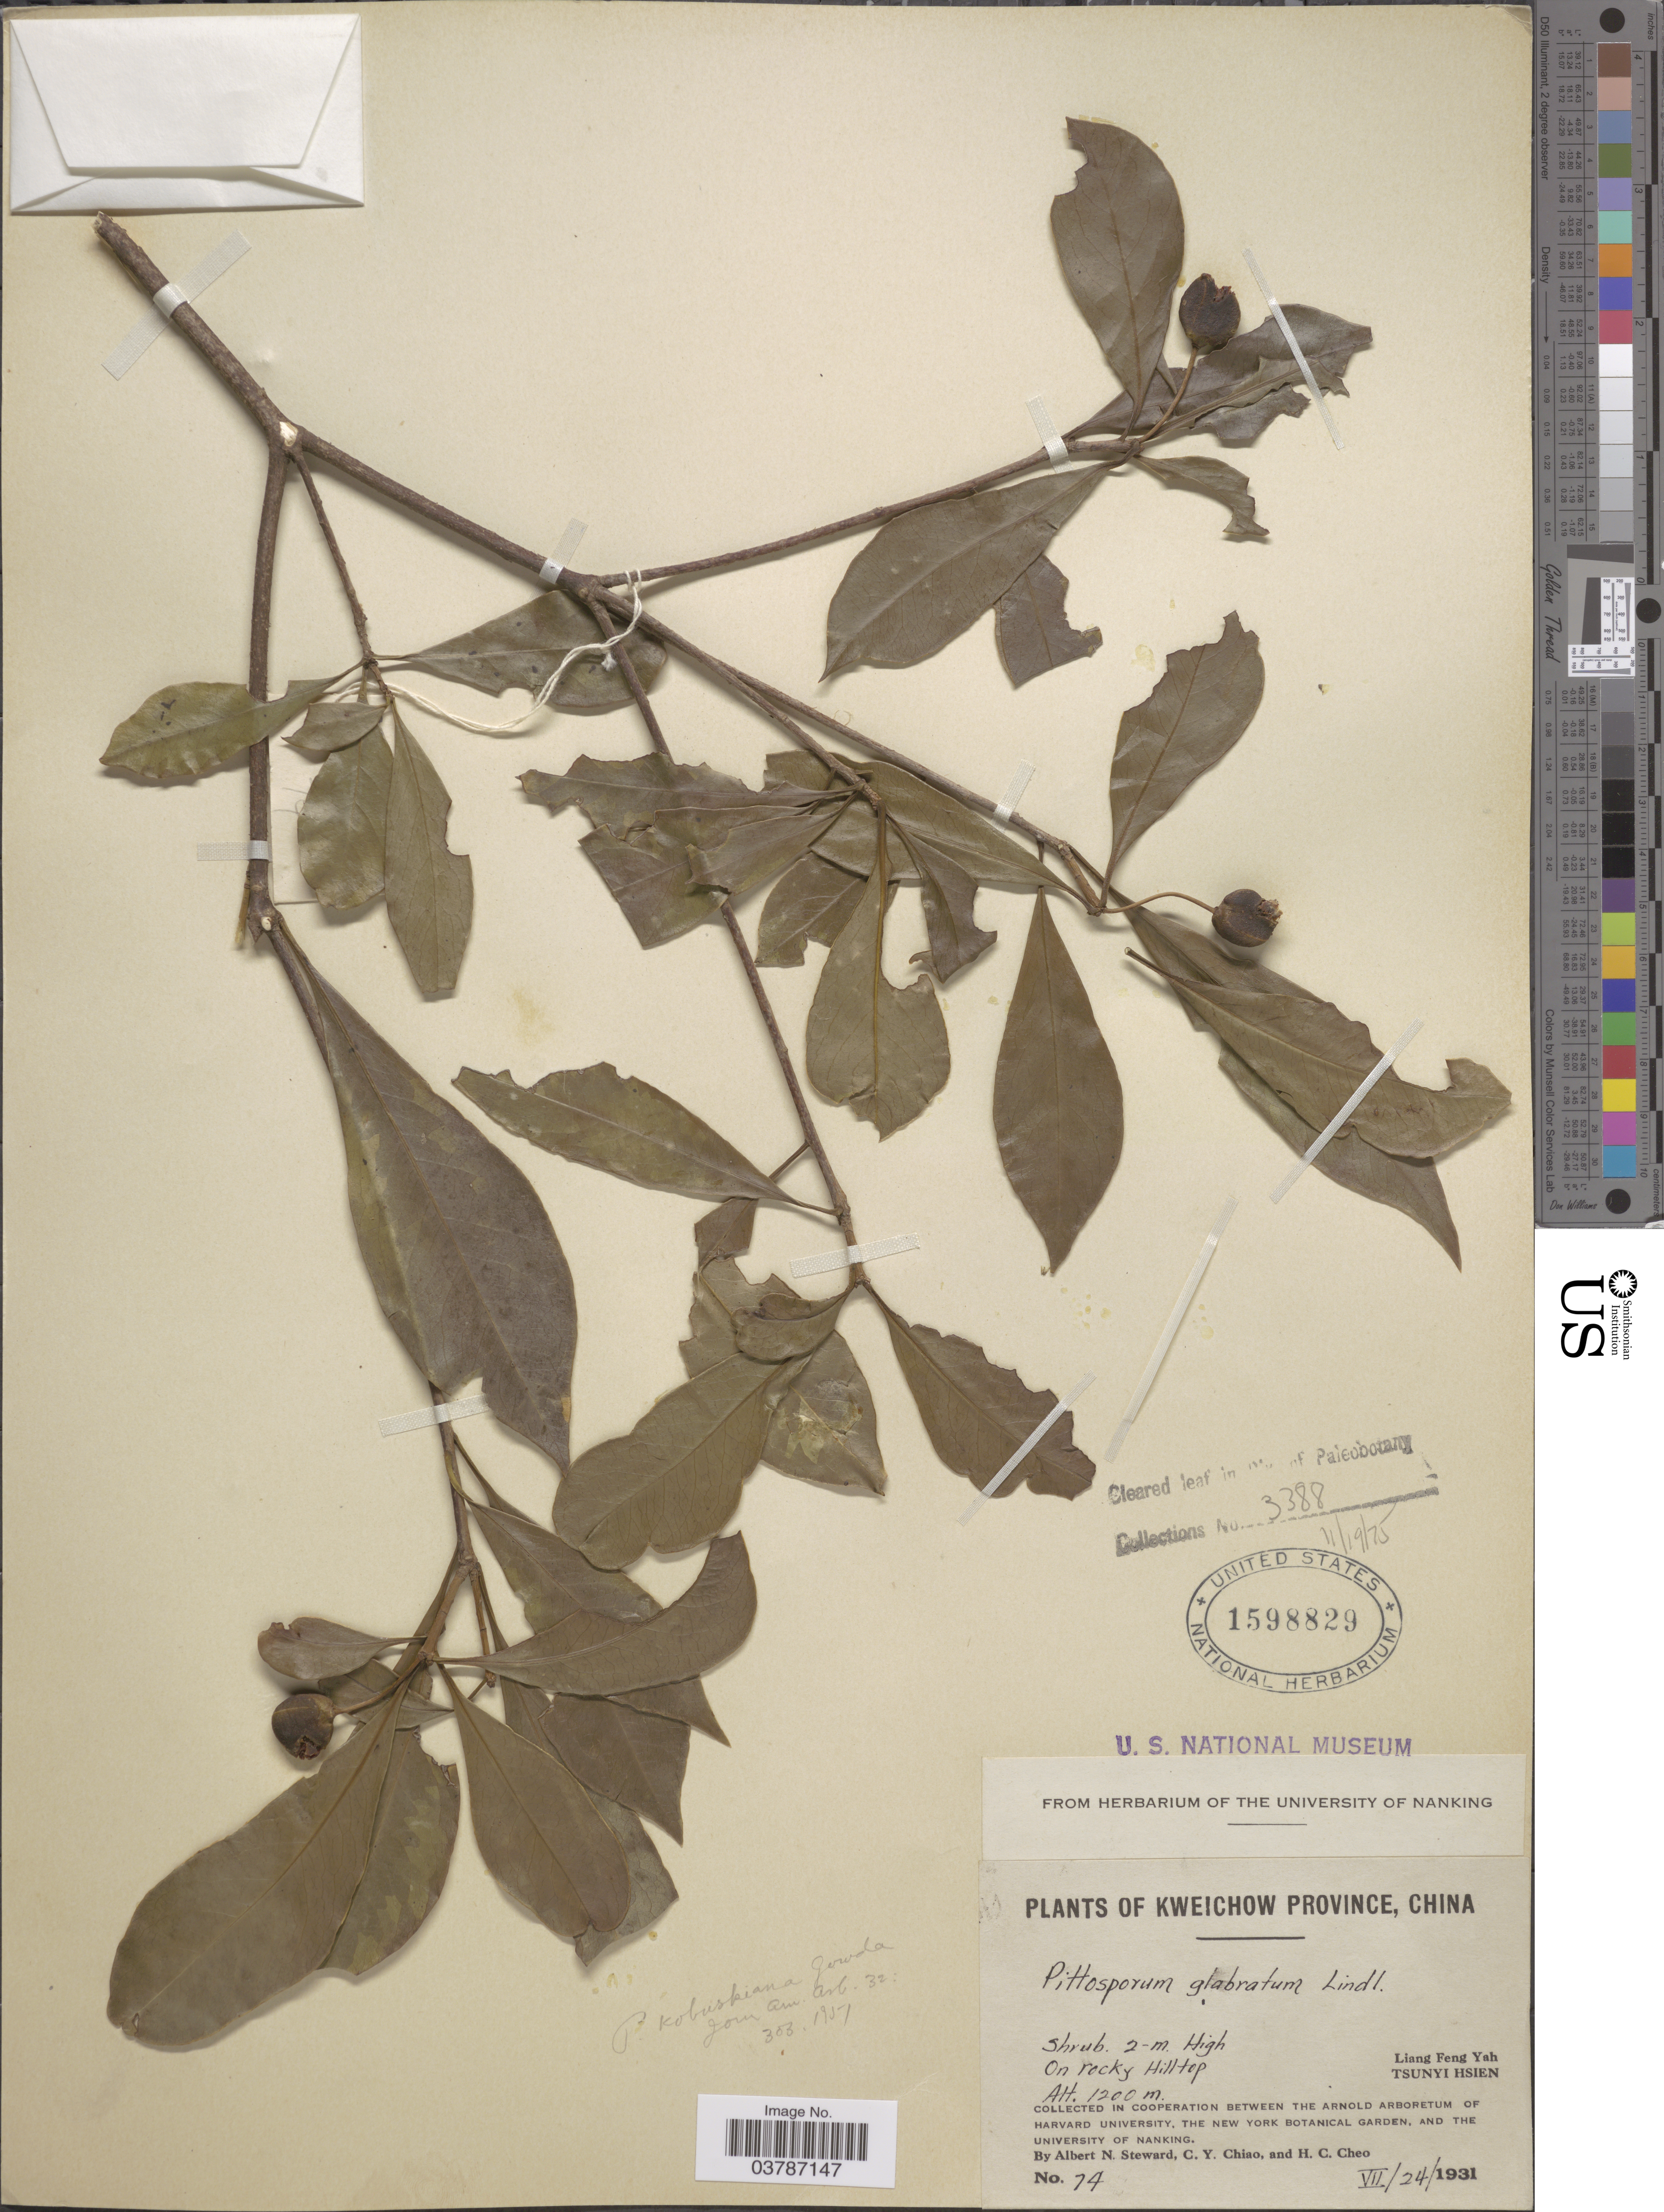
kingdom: Plantae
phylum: Tracheophyta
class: Magnoliopsida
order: Apiales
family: Pittosporaceae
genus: Pittosporum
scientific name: Pittosporum glabratum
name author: Lindl.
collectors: A. N. Steward, C. Y. Chiao & H. Cheo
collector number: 74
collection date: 1931-07-24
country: China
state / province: Guizhou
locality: Kweichow Province. On rocky Hilltop. Liang Fen Yah. Tsunyi Hsien.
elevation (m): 1200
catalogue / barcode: US 1598829